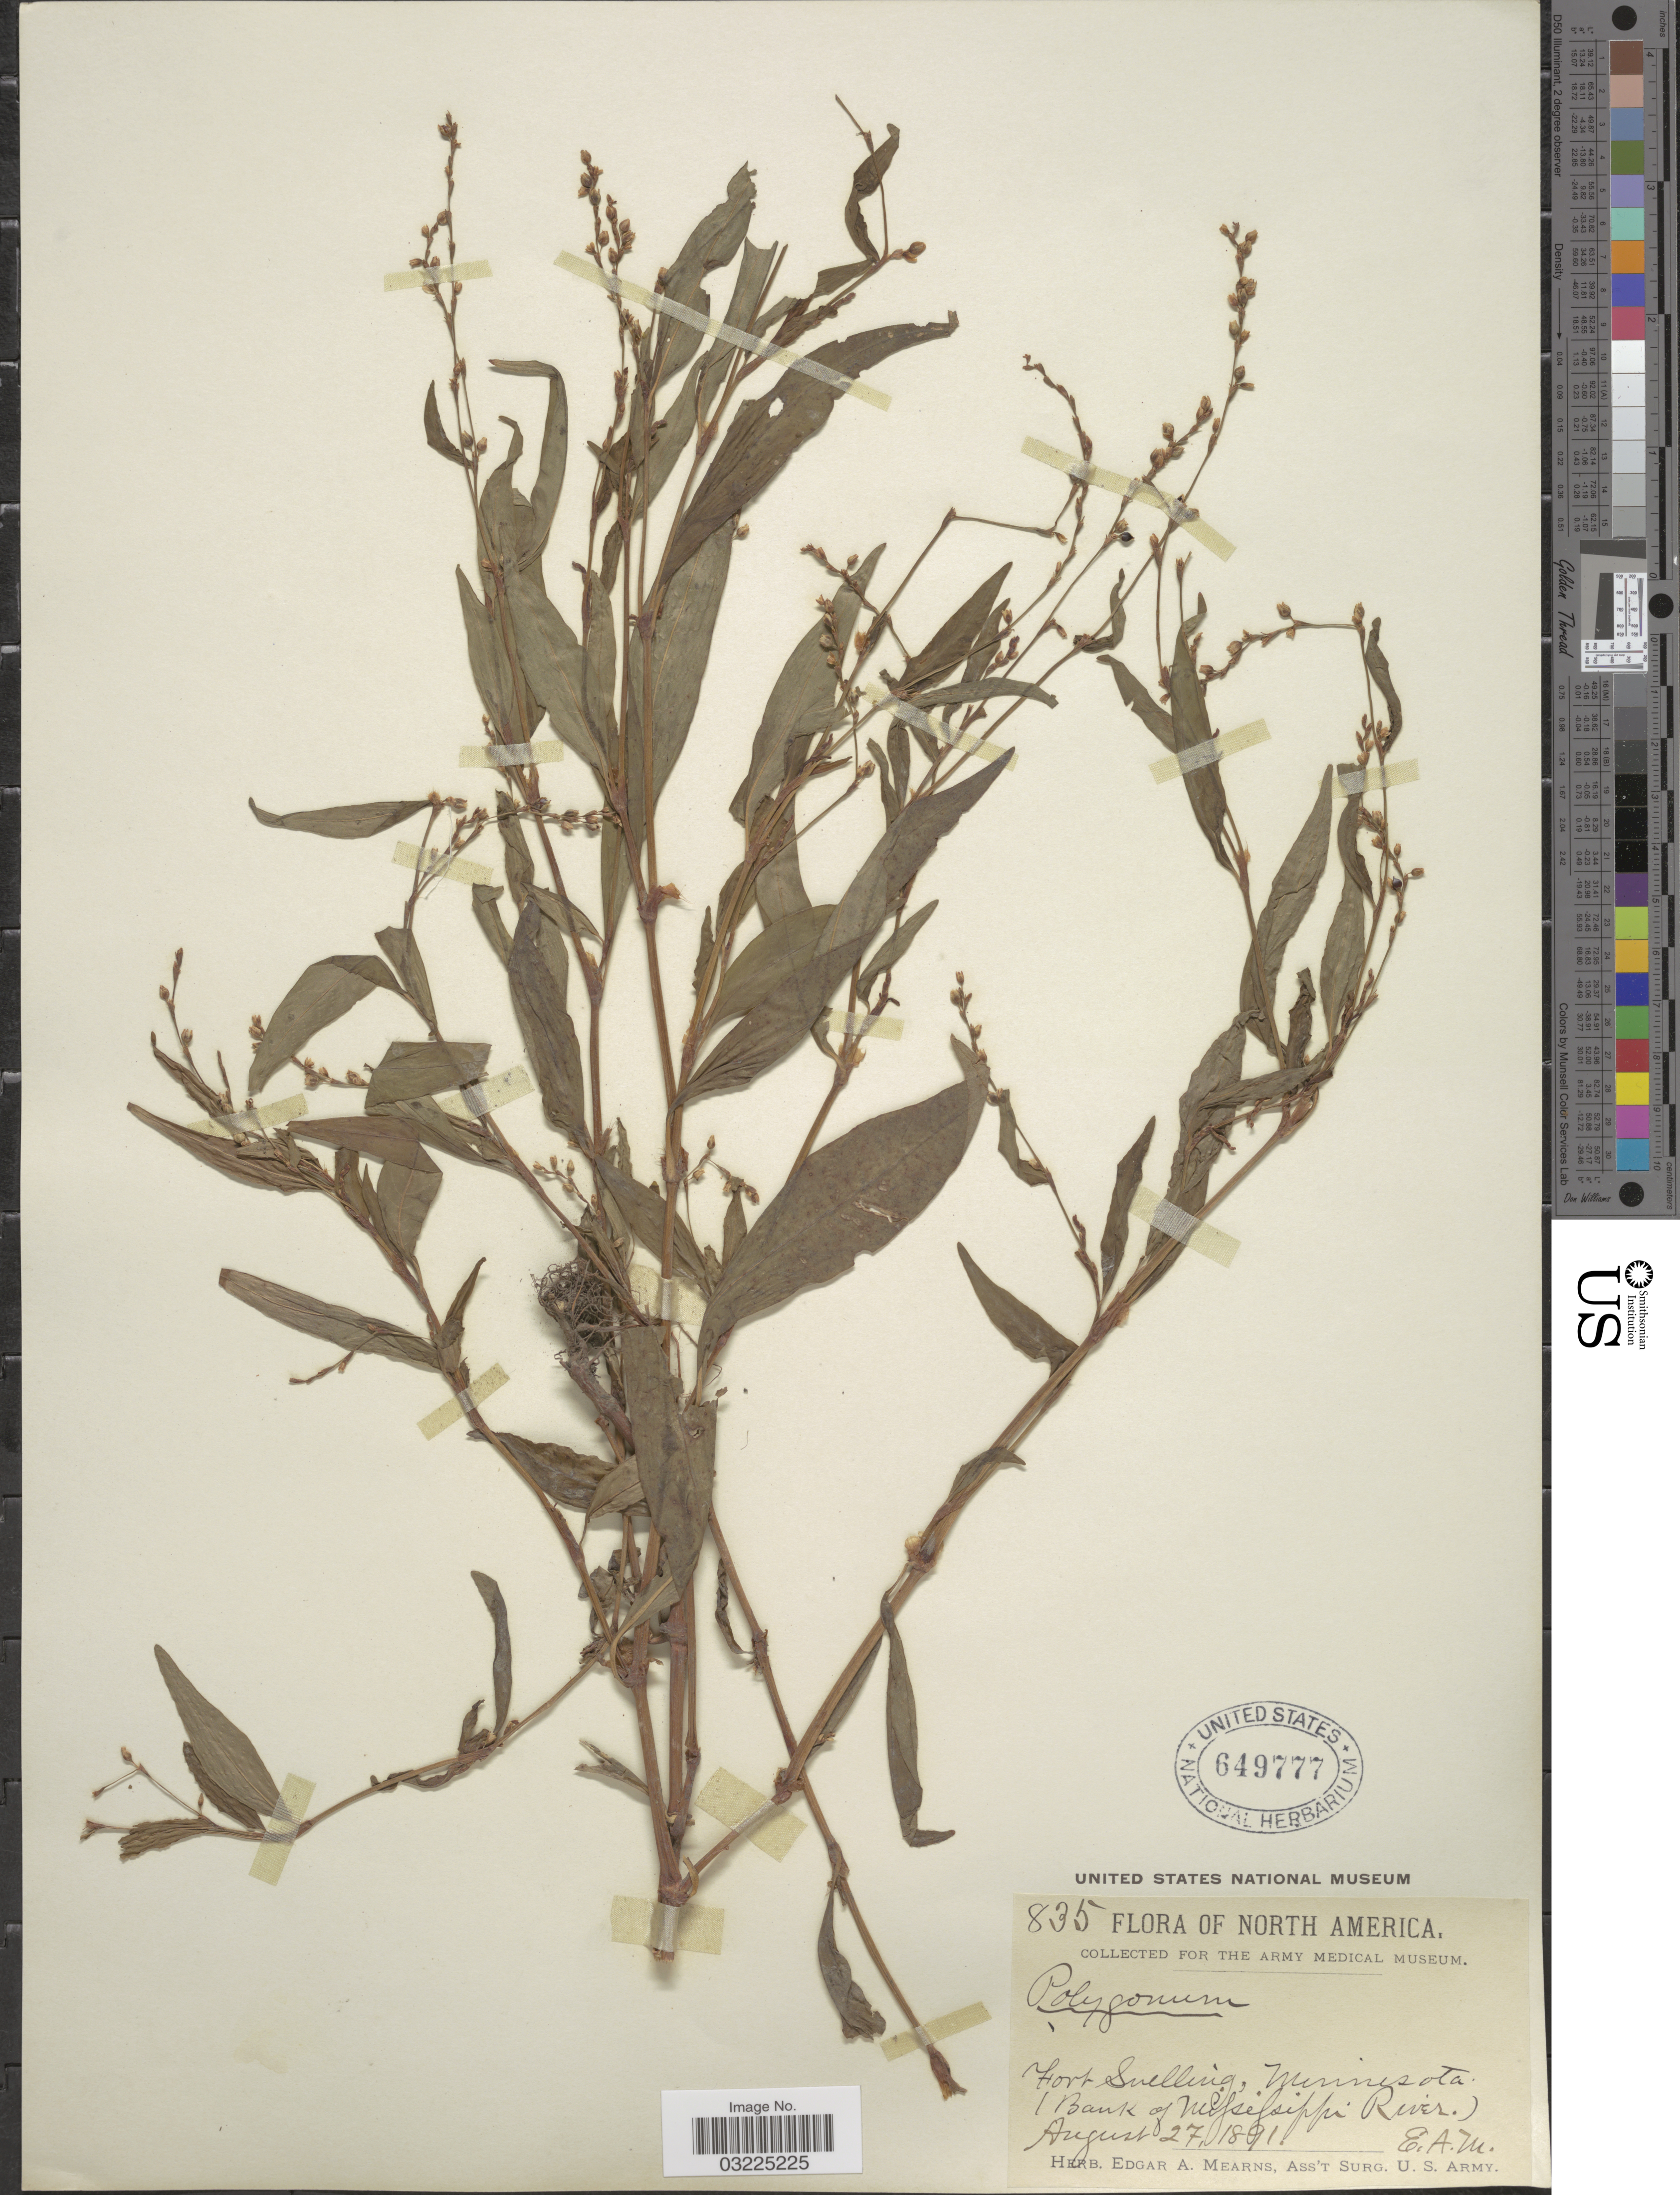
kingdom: Plantae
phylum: Tracheophyta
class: Magnoliopsida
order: Caryophyllales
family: Polygonaceae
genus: Persicaria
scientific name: Persicaria punctata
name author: (Elliott) Small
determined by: Atha, D. E.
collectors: E. A. Mearns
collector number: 835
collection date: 1891-08-27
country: United States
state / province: Minnesota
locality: Fort Snelling. (Banks of Mississippi River).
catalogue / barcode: US 649777